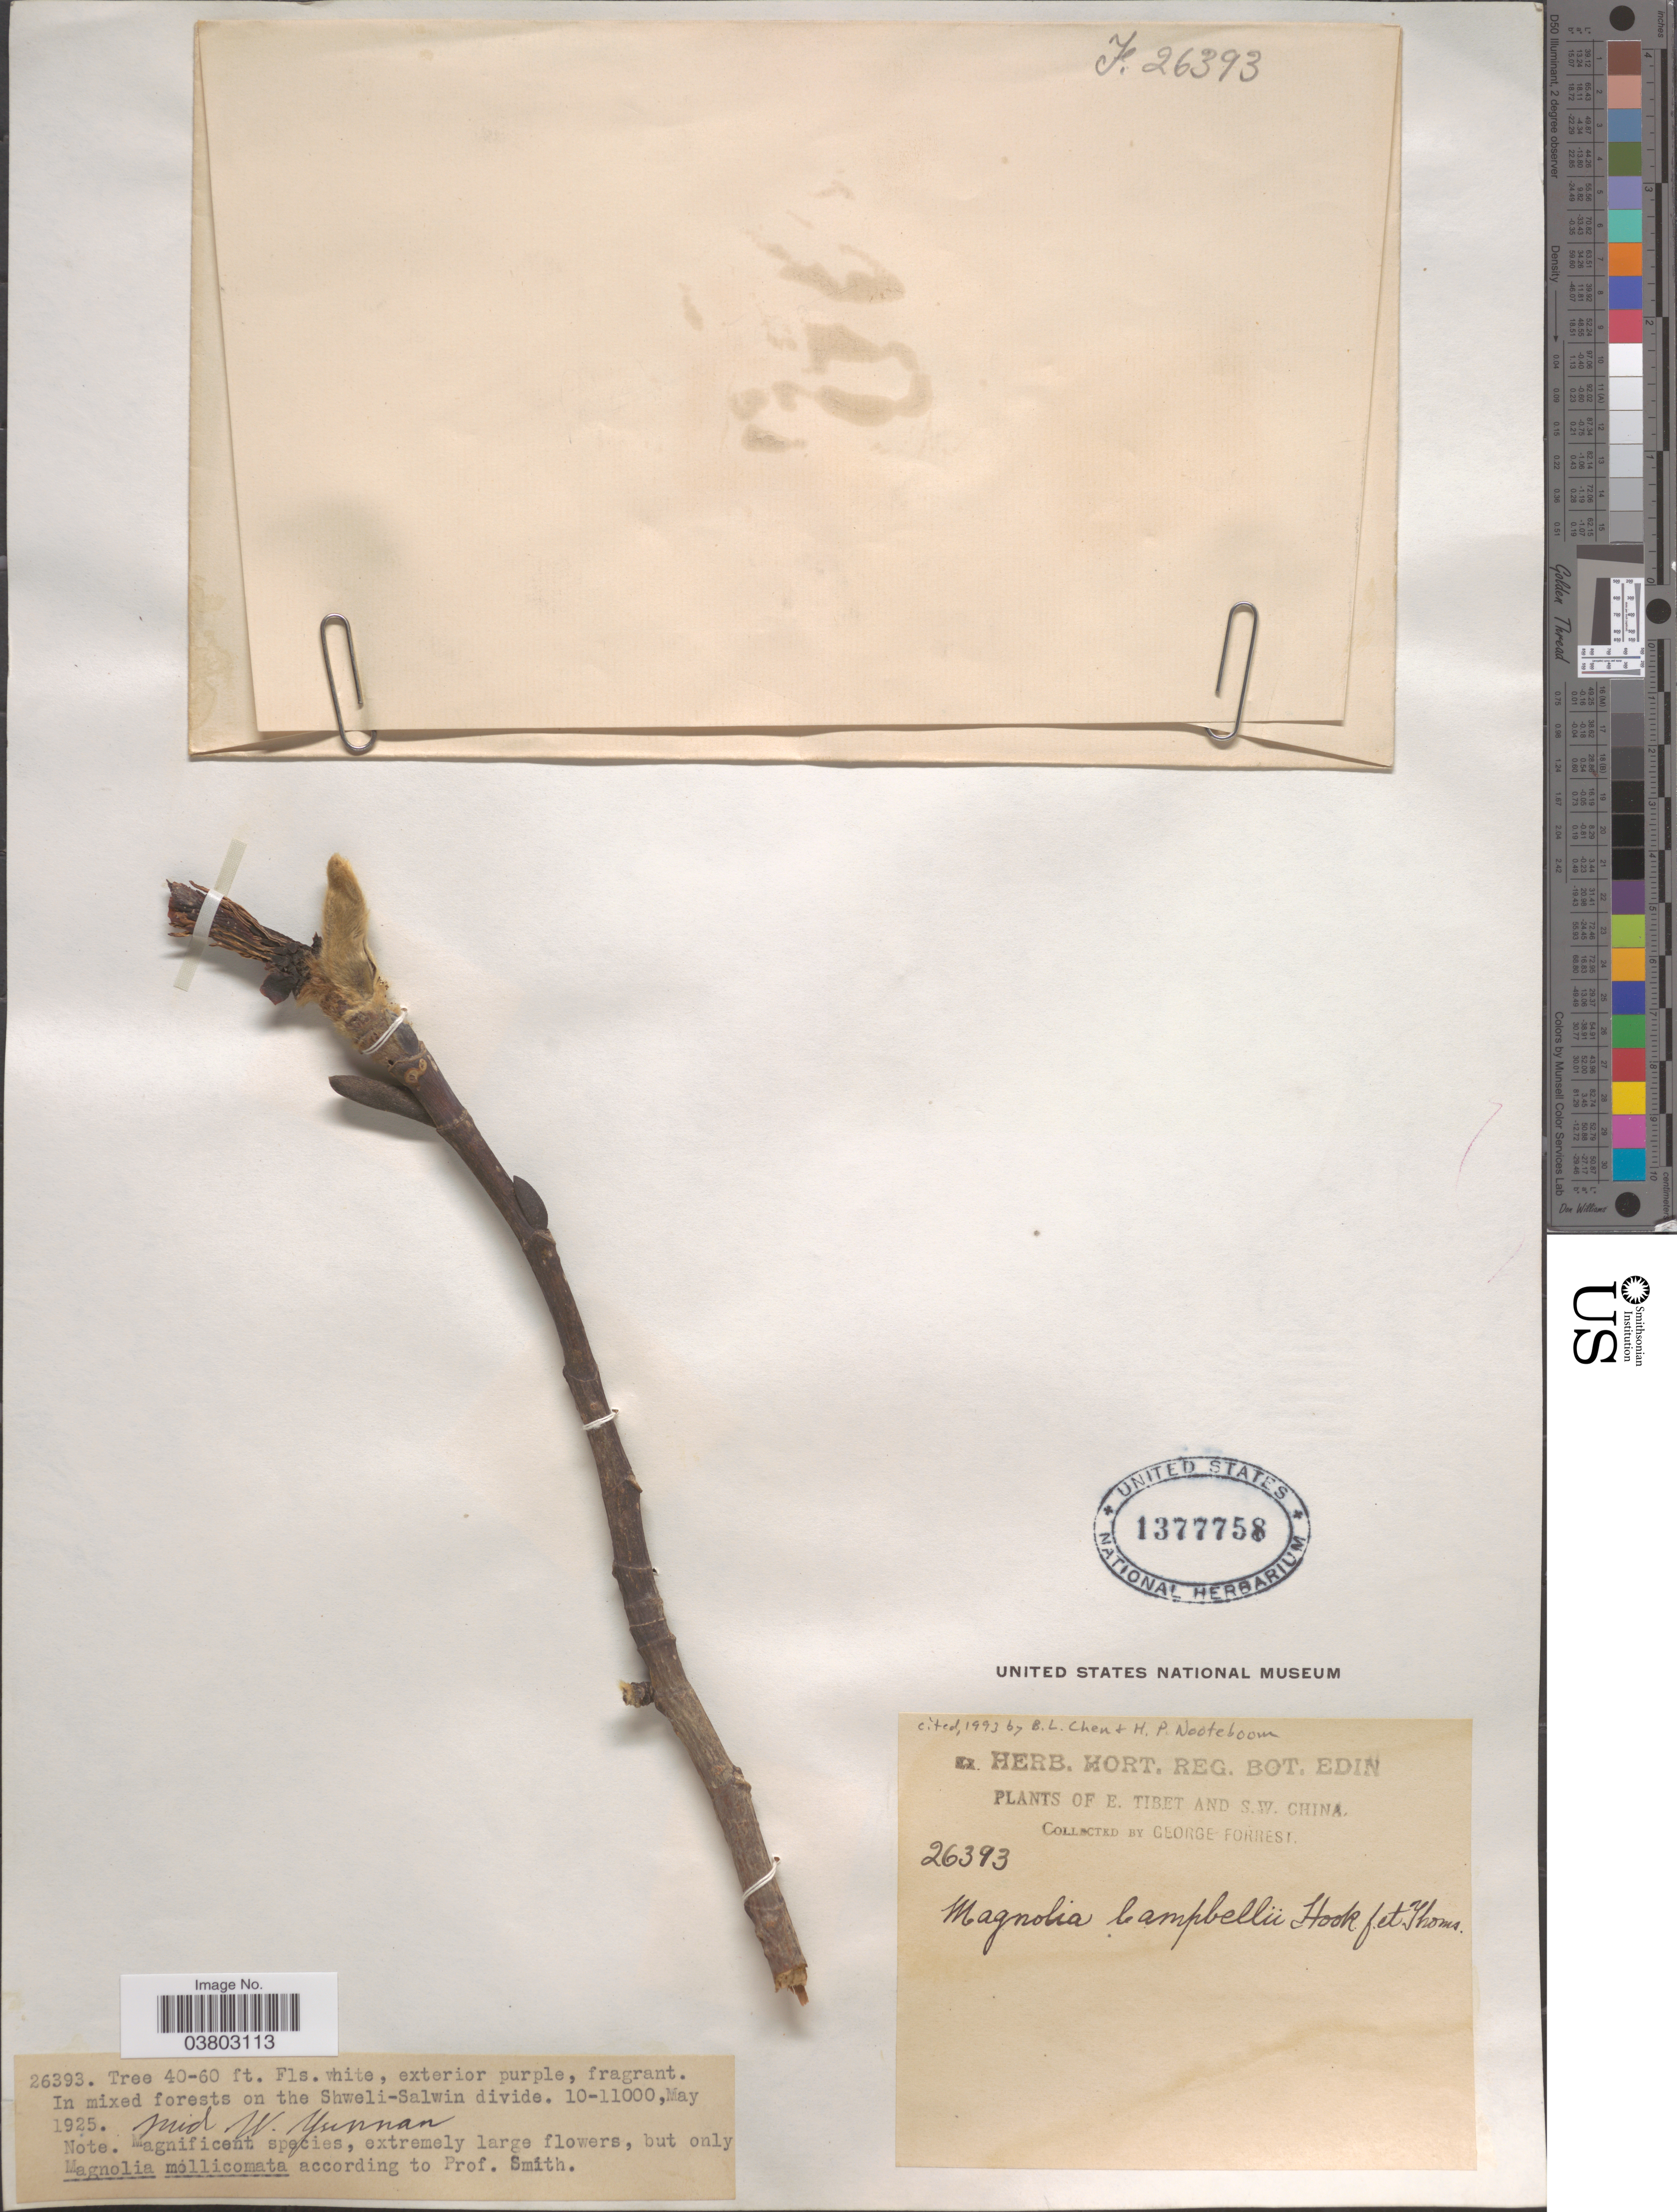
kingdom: Plantae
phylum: Tracheophyta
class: Magnoliopsida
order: Magnoliales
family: Magnoliaceae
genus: Magnolia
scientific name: Magnolia campbellii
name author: Hook. f. & Thomson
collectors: G. Forrest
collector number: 26393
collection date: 1925-05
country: China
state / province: Yunnan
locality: S.W. China. In the Shweli-Salwin divide. Mid. W. Yunnan.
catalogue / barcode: US 1377758